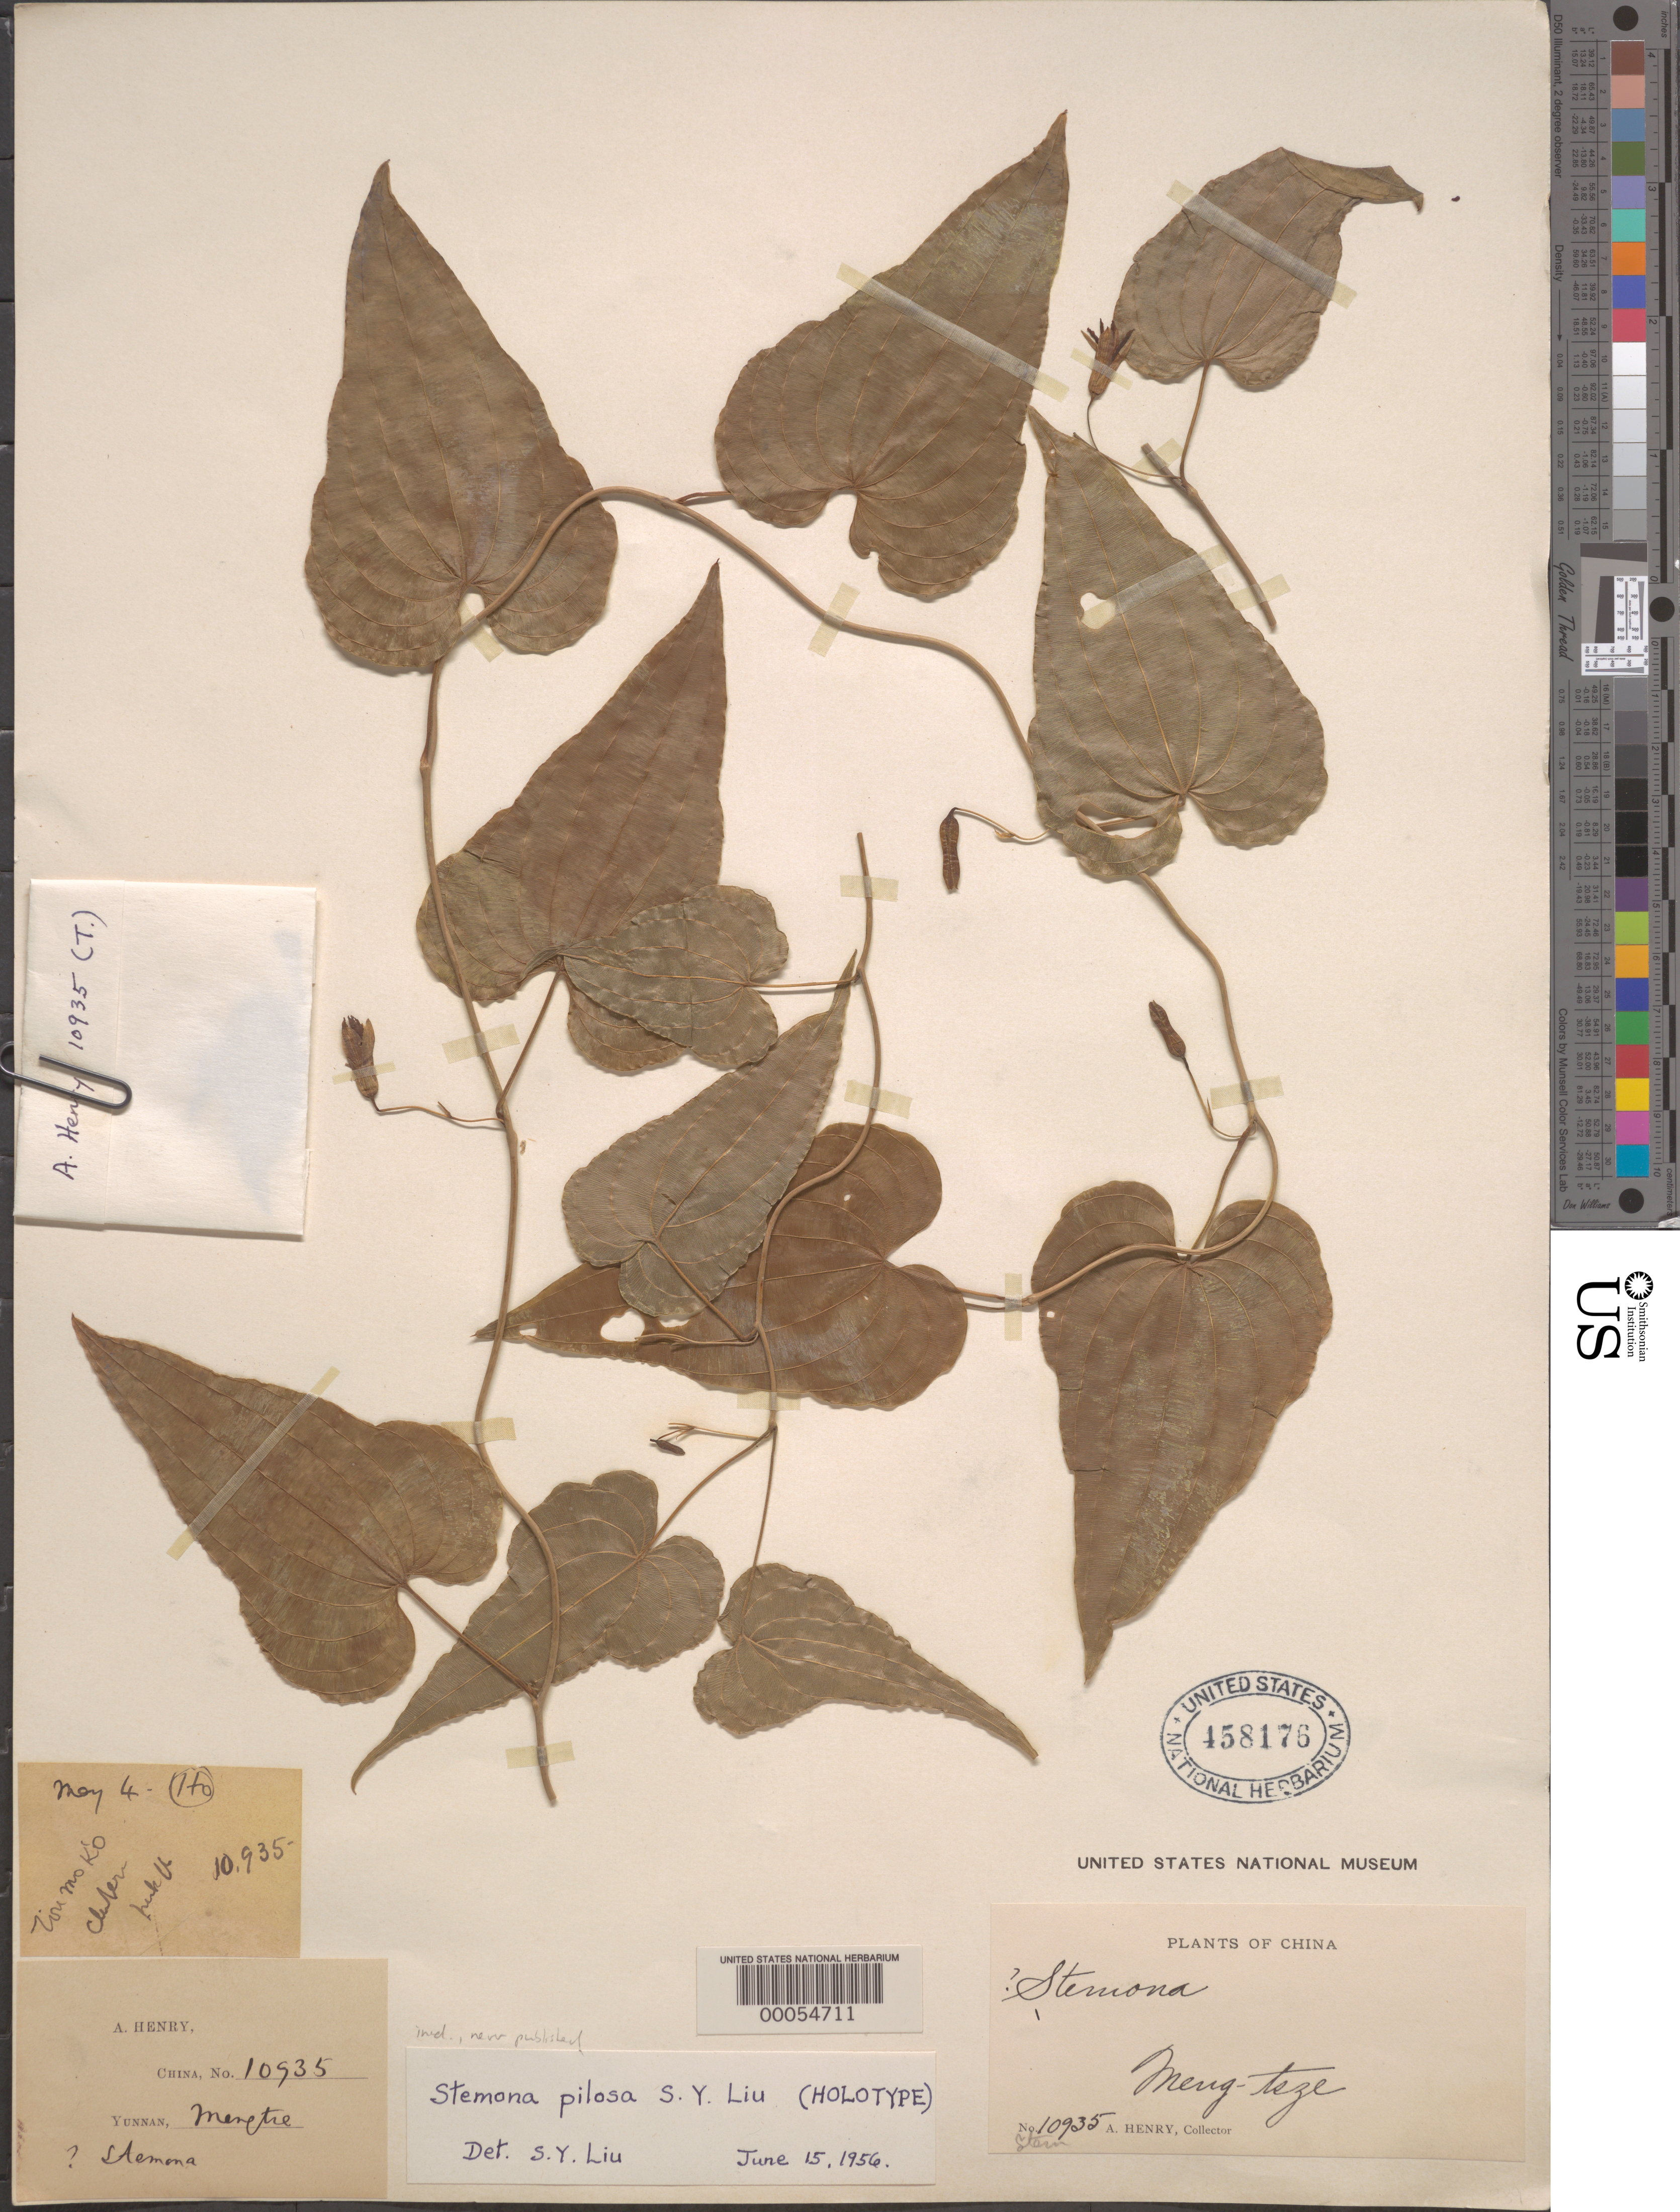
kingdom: Plantae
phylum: Tracheophyta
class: Liliopsida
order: Pandanales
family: Stemonaceae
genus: Stemona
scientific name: Stemona sp.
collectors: A. Henry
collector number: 10935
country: China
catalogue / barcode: US 458176